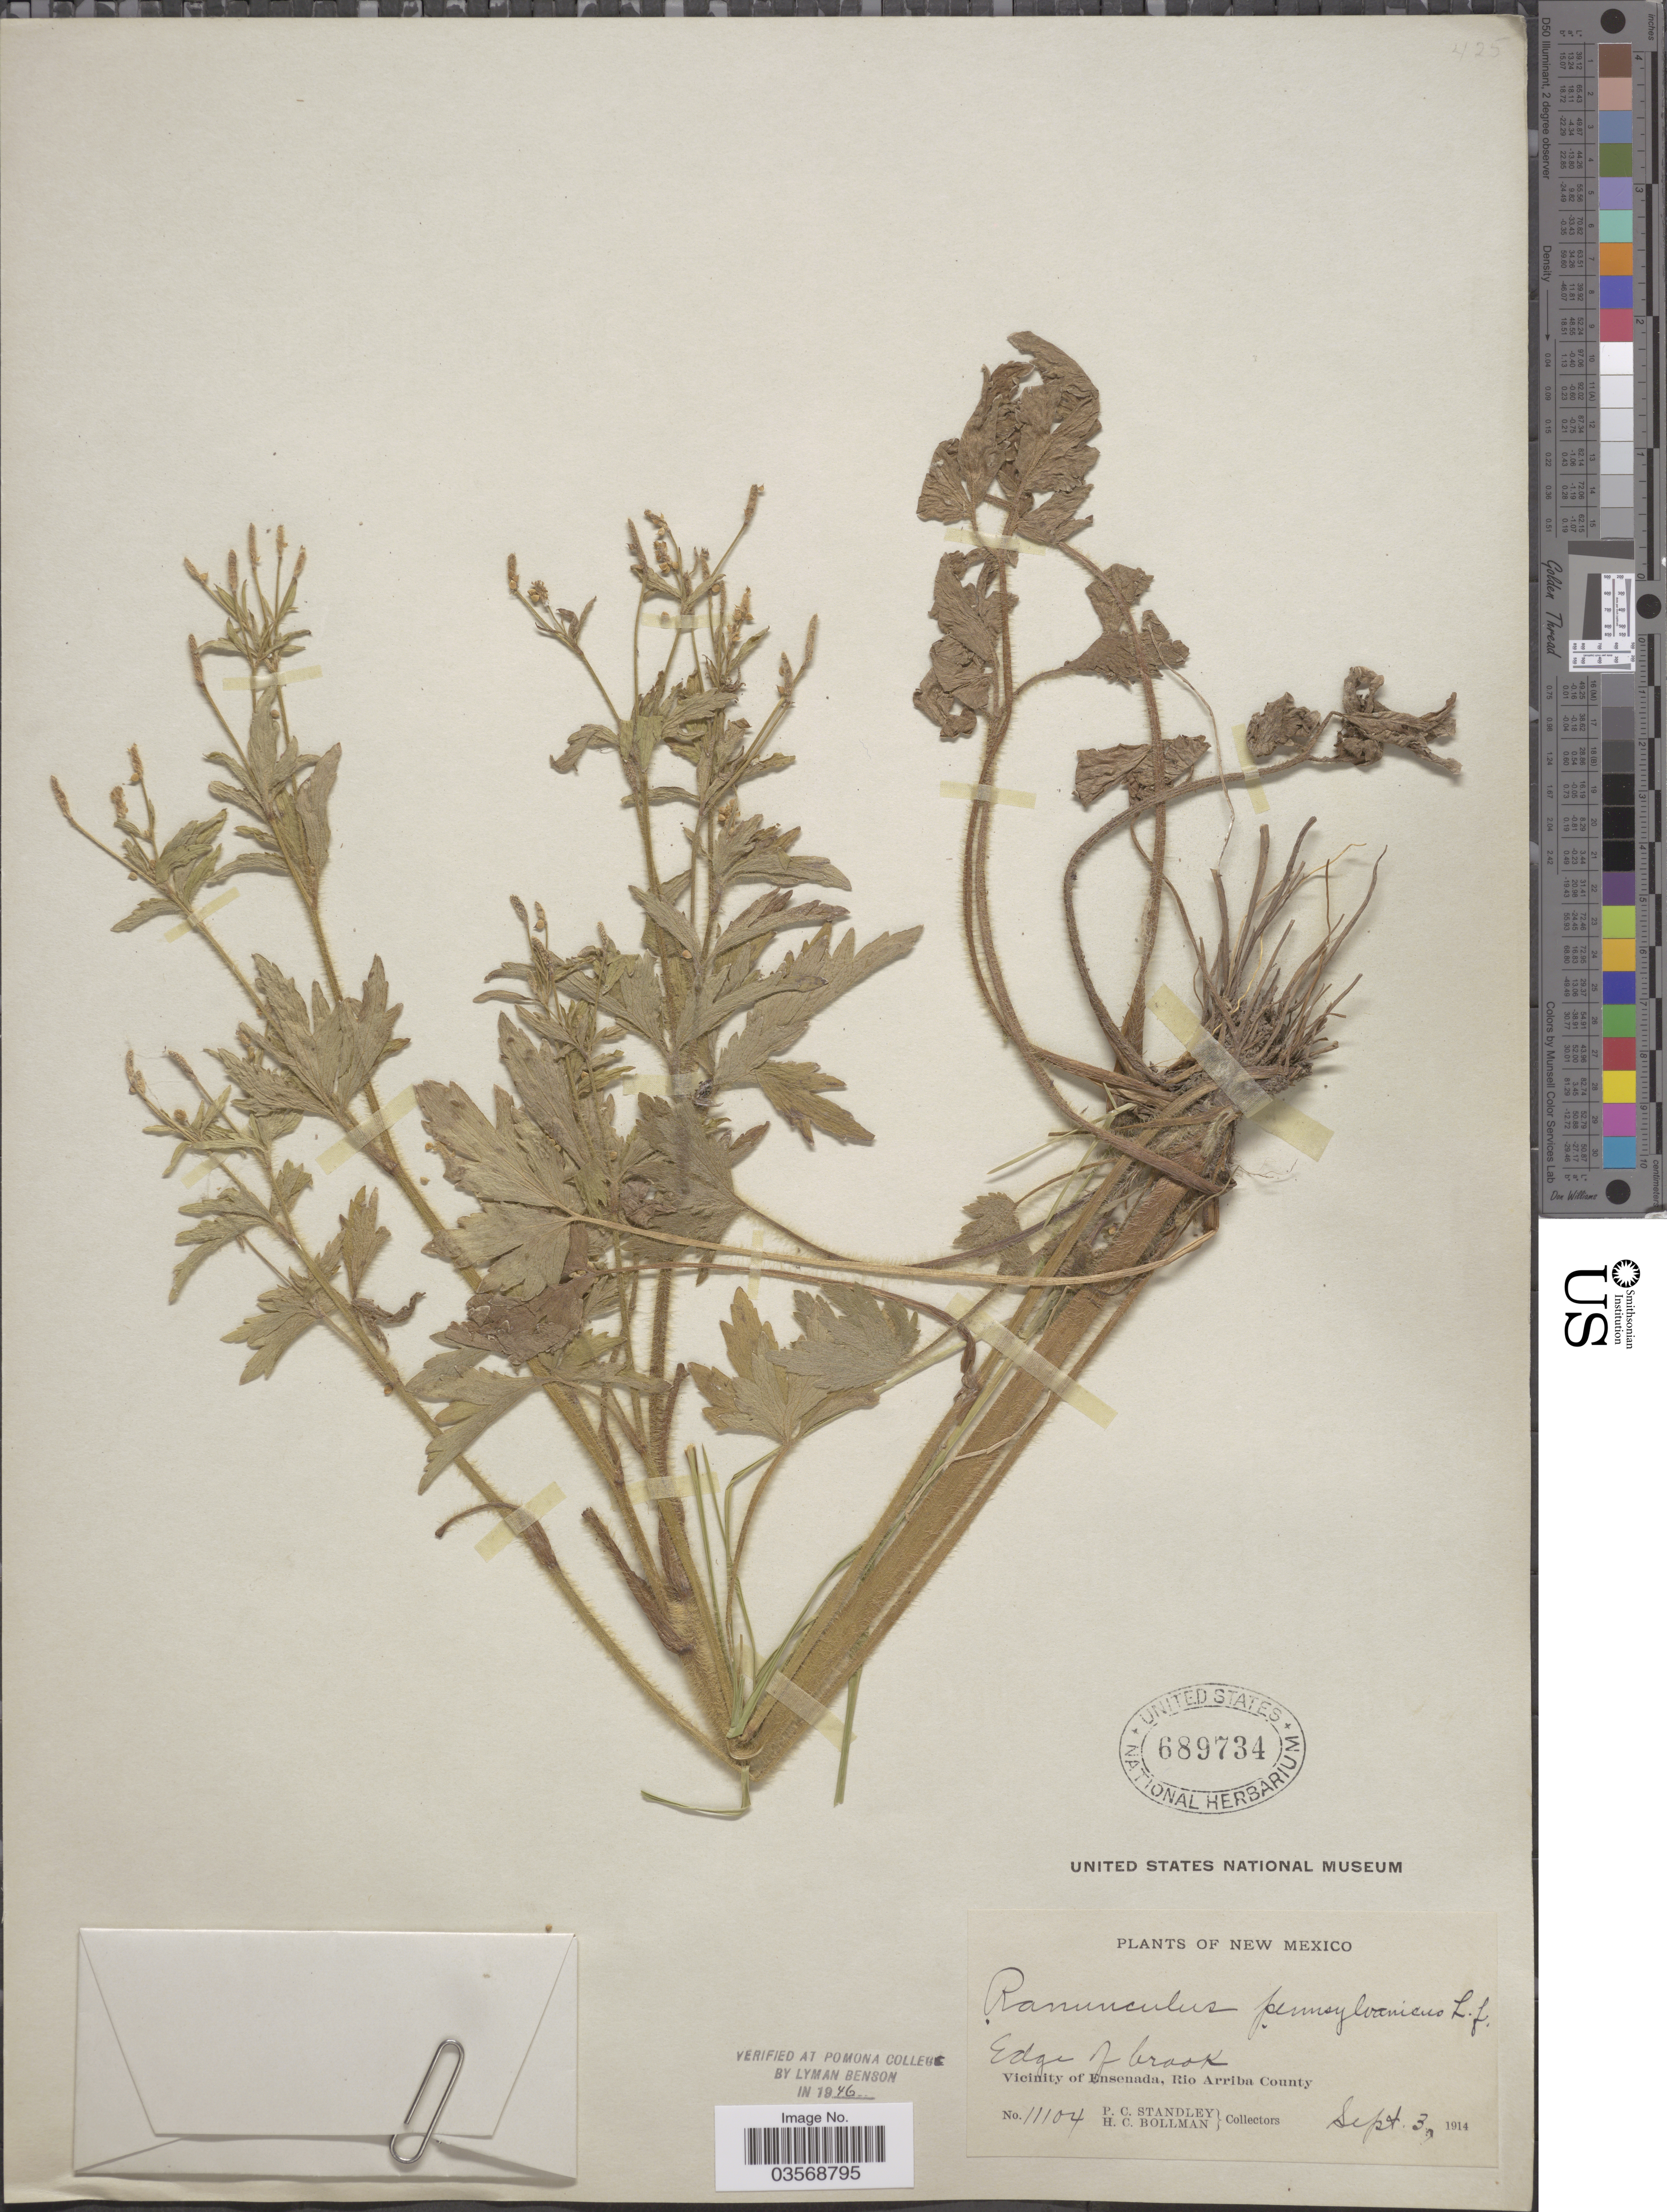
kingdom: Plantae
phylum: Tracheophyta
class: Magnoliopsida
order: Ranunculales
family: Ranunculaceae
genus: Ranunculus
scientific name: Ranunculus pensylvanicus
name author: L. f.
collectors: P. C. Standley & H. C. Bollman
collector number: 11104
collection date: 1914-09-03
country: United States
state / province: New Mexico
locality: Edge of brook. Vicinity of Ensenada, Rio Arriba County.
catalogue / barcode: US 689734